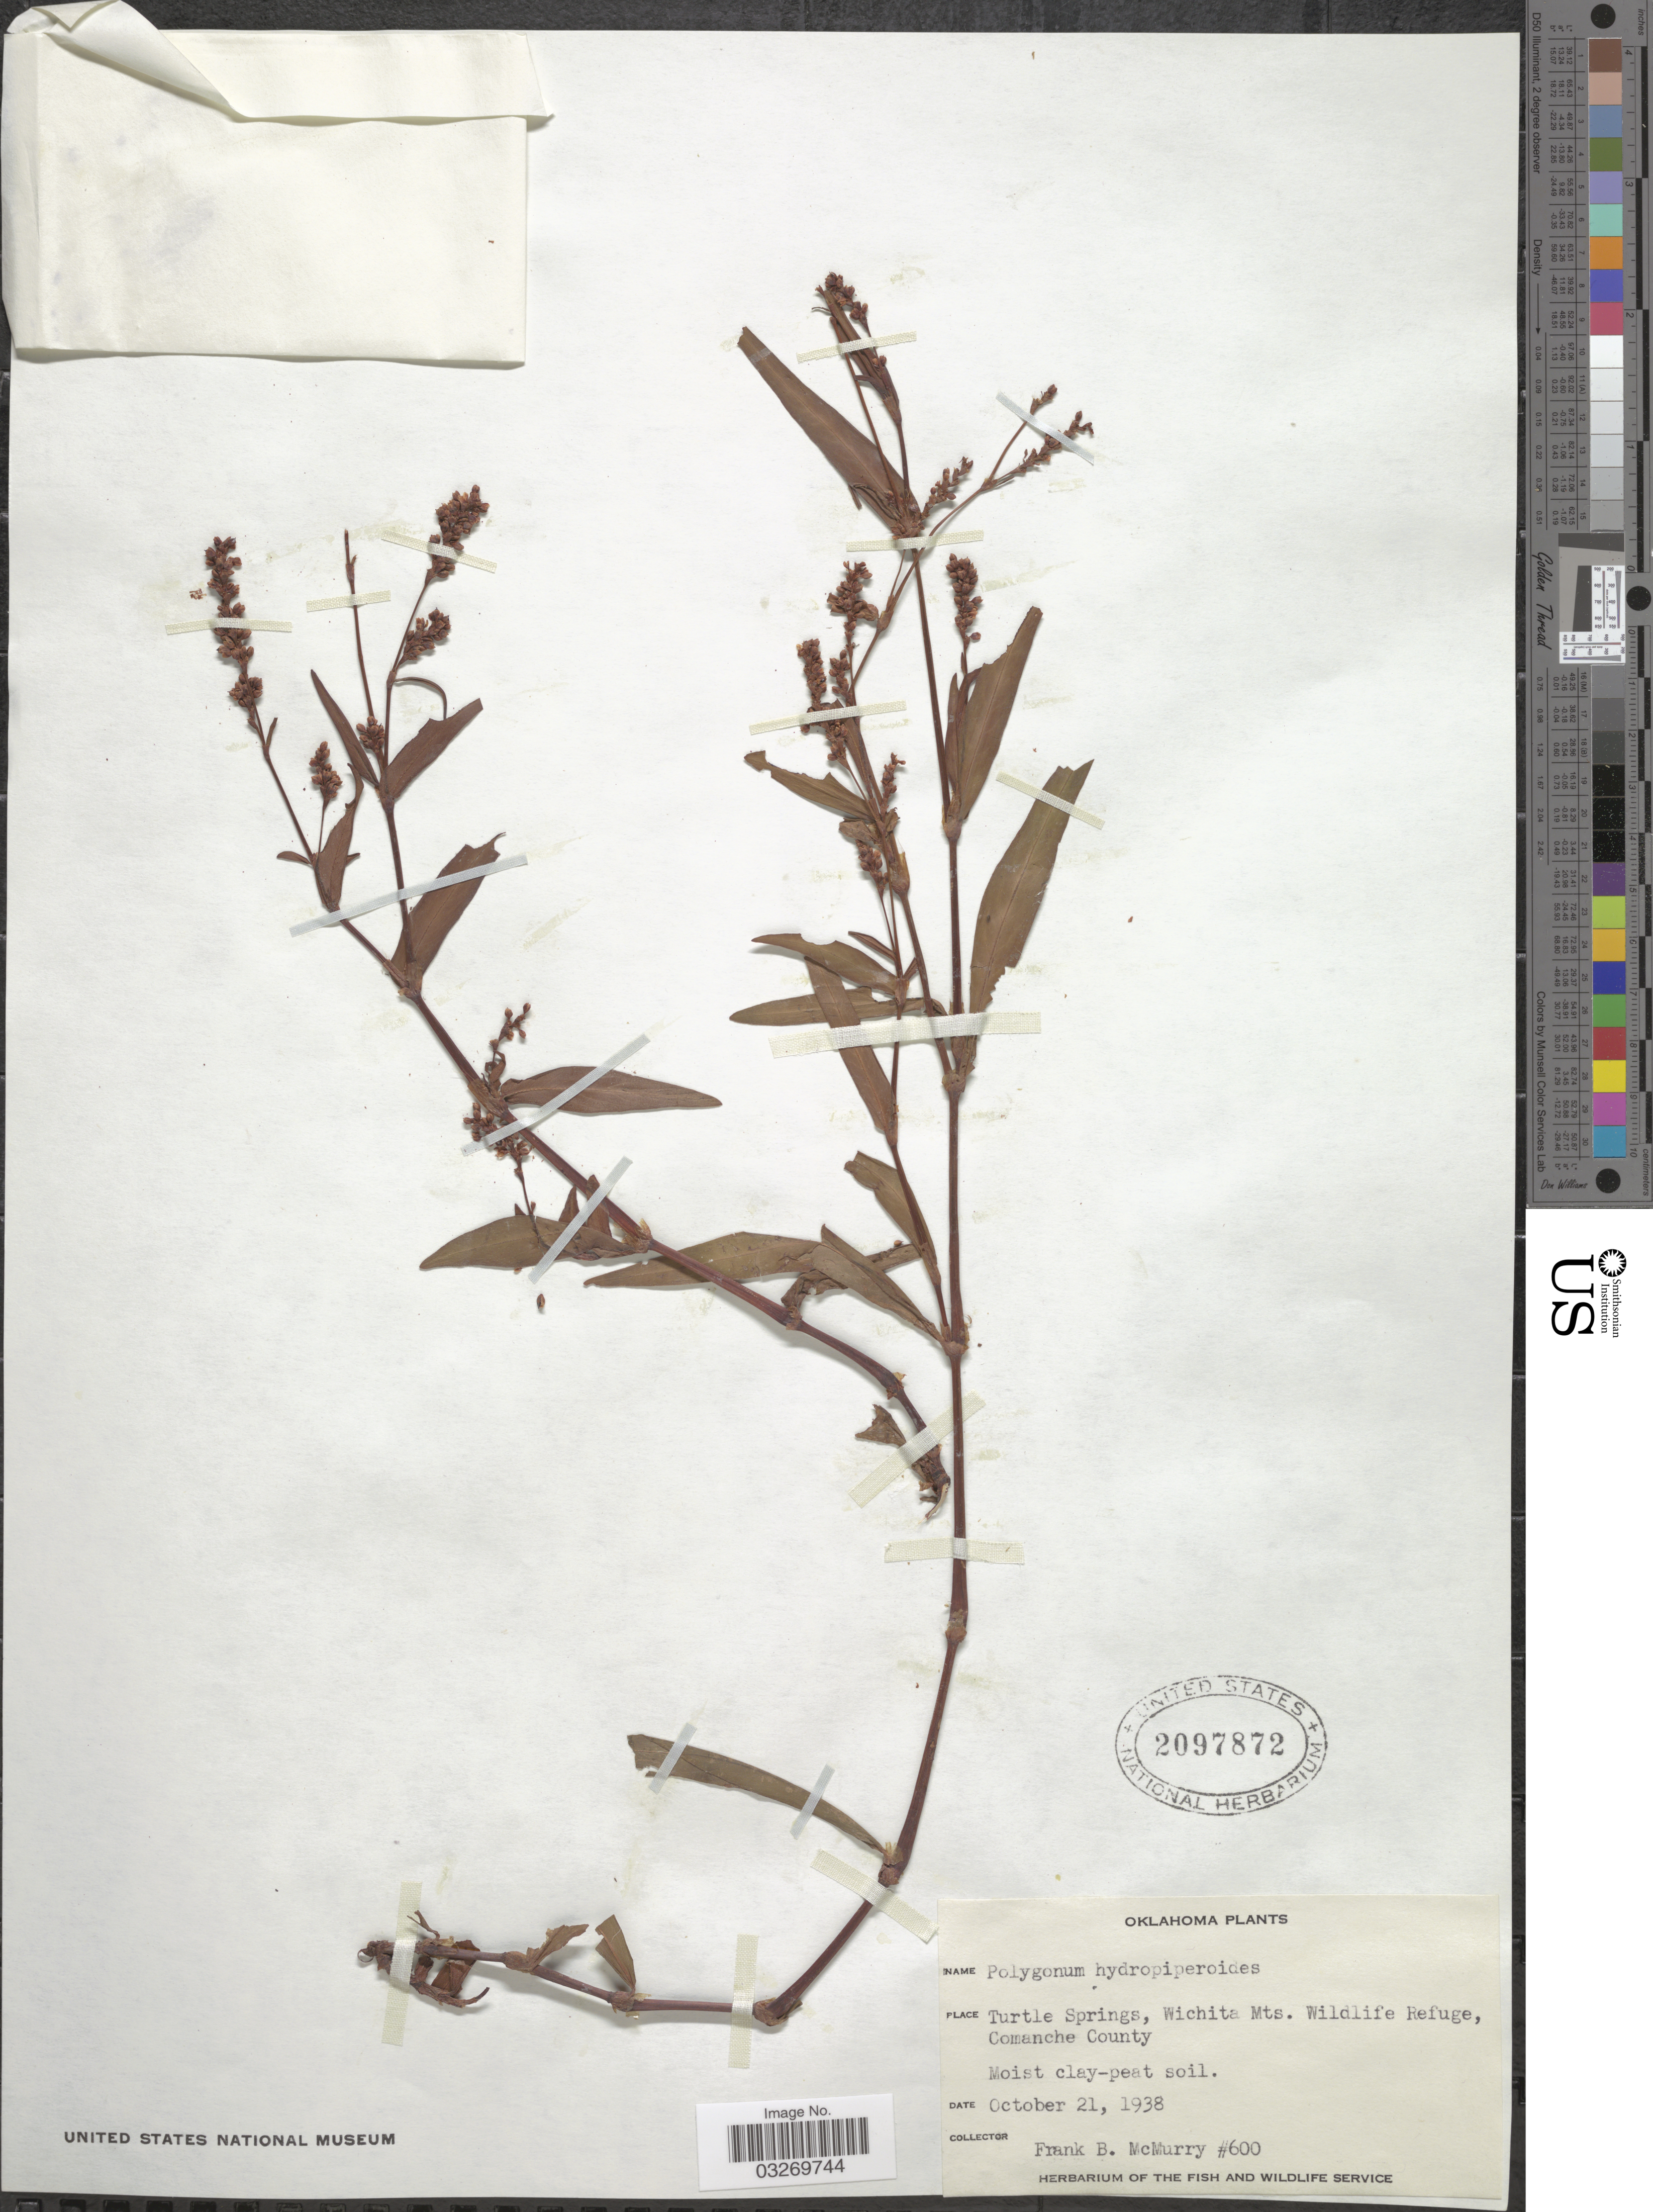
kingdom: Plantae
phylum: Tracheophyta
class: Magnoliopsida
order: Caryophyllales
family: Polygonaceae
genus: Persicaria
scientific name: Persicaria hydropiperoides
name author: (Michx.) Small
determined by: Atha, D. E.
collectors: F. B. McMurry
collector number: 600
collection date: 1938-10-21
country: United States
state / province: Oklahoma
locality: Turtle Springs, Wichita Mts. Wildlife Refuge, Comanche County.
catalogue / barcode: US 2097872